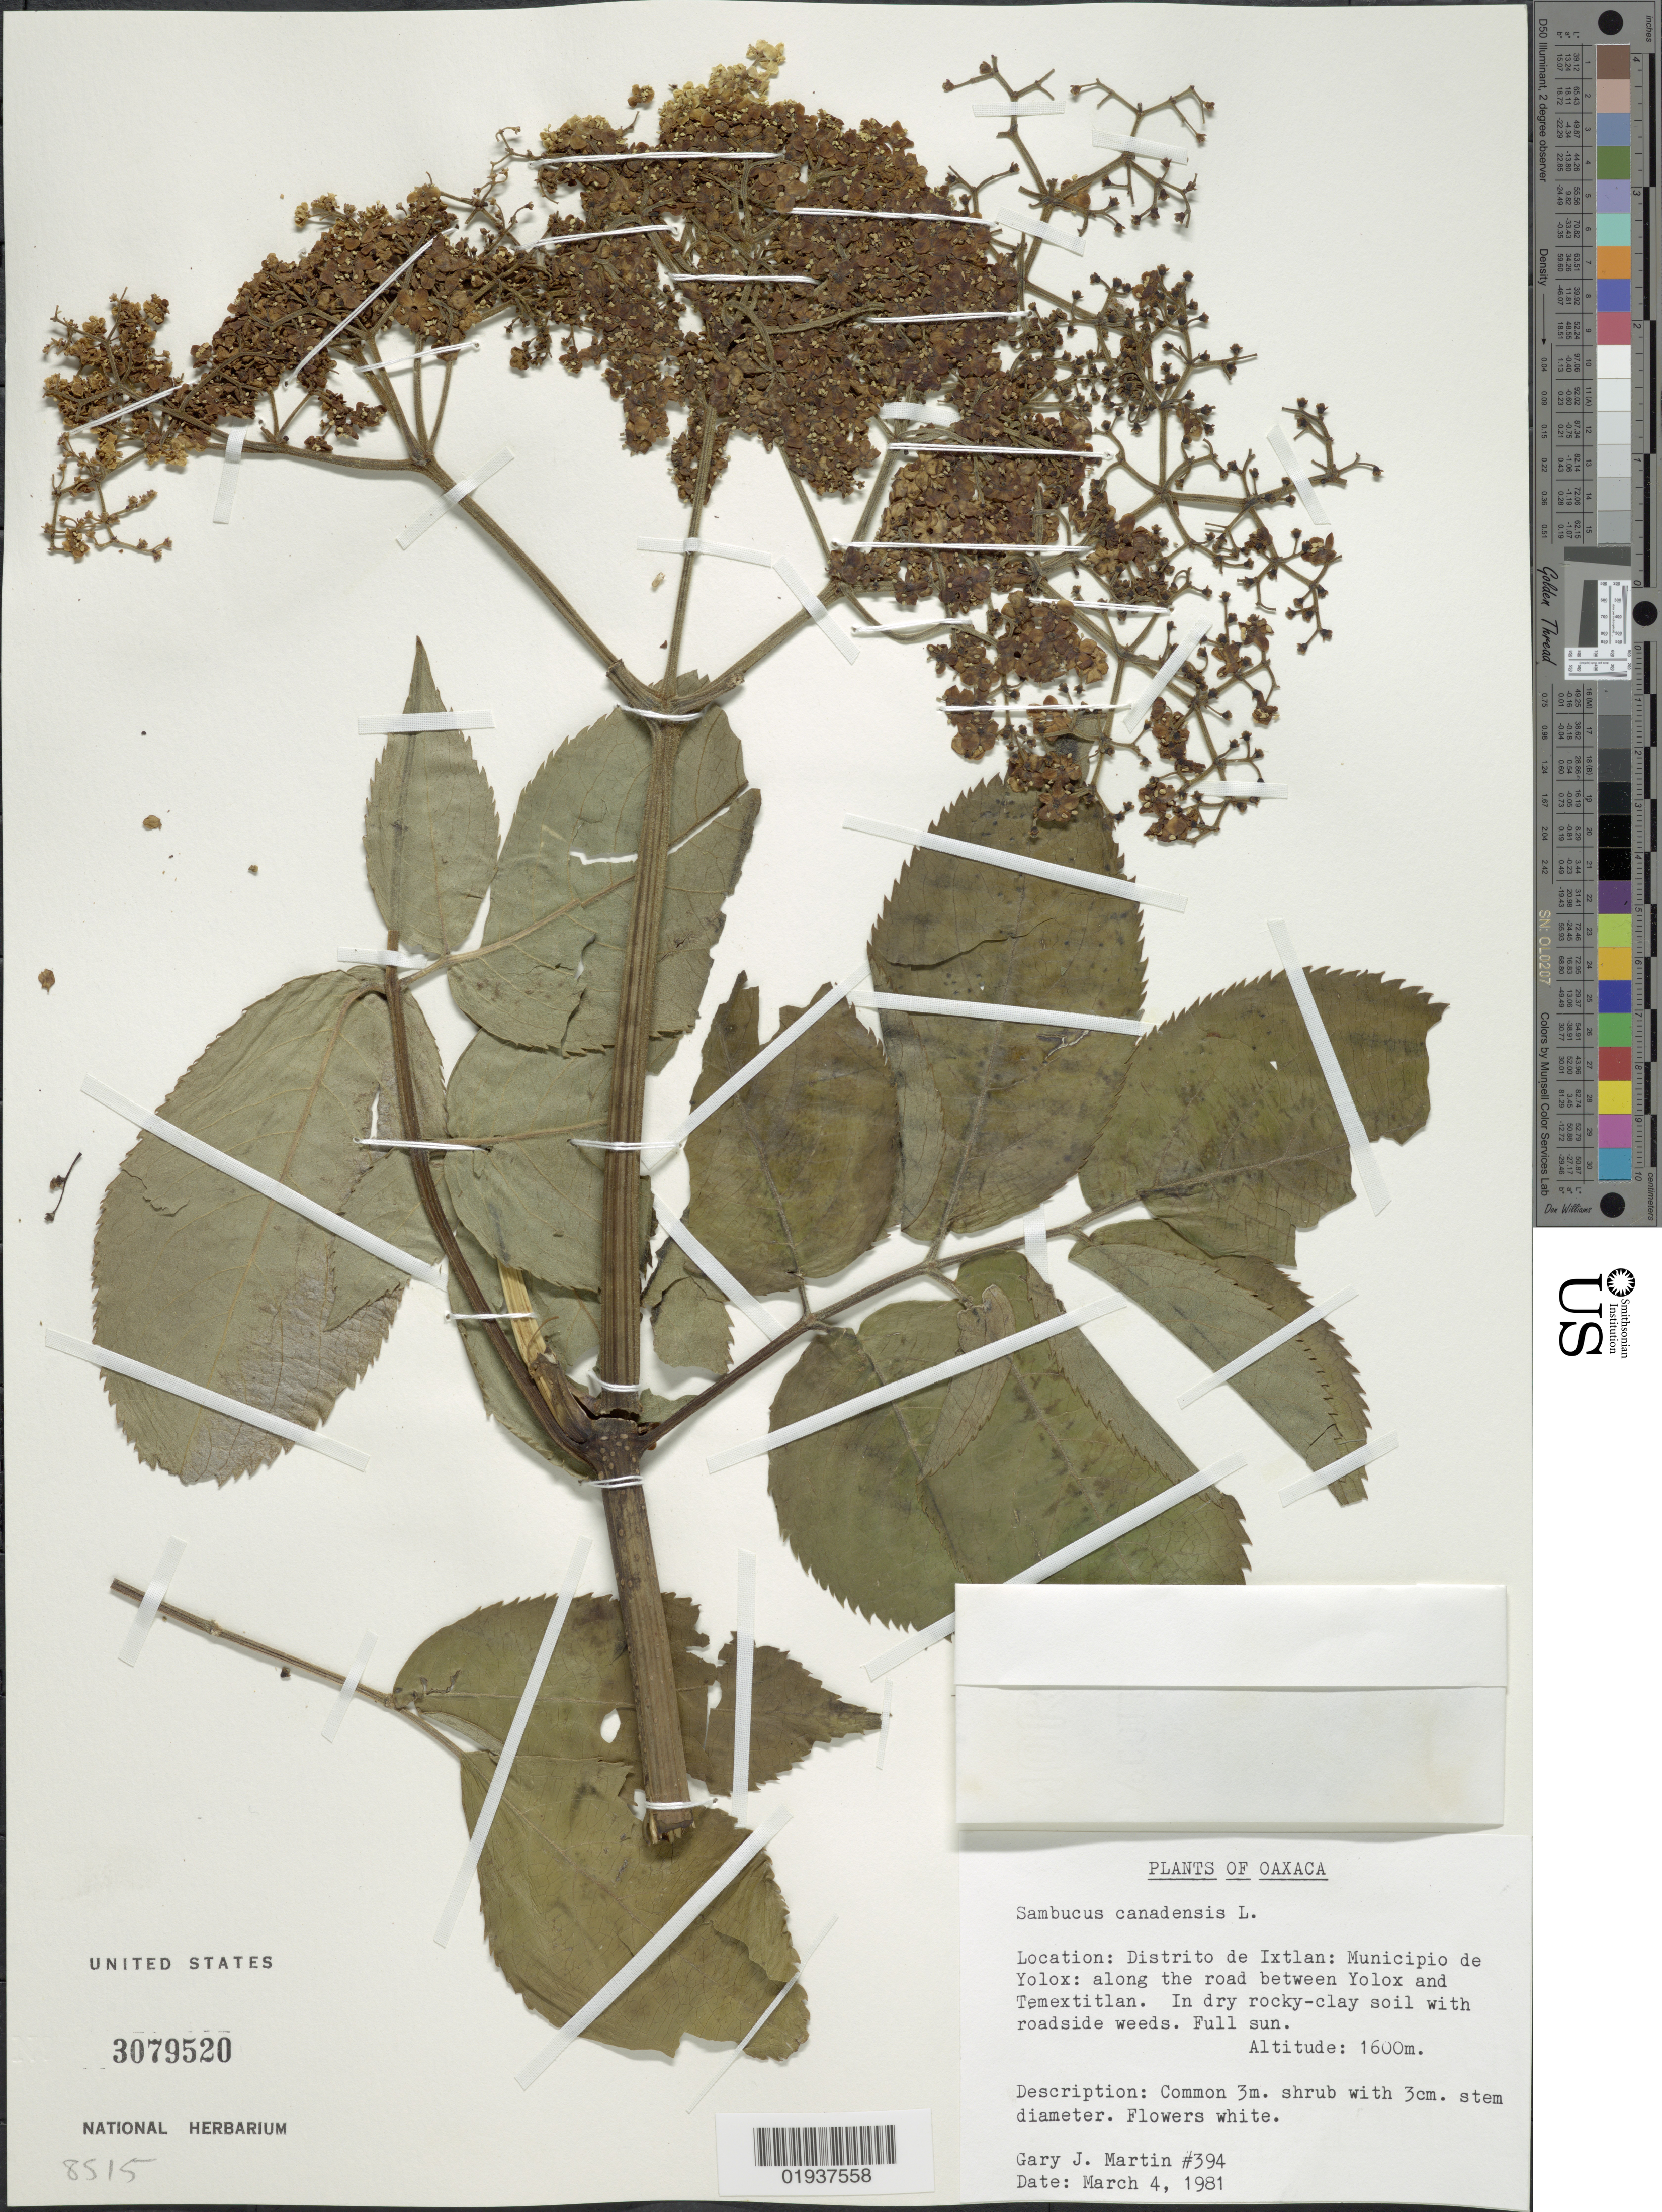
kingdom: Plantae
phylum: Tracheophyta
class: Magnoliopsida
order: Dipsacales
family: Viburnaceae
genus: Sambucus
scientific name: Sambucus canadensis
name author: L.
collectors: G. J. Martin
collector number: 394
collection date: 1981-03-04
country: Mexico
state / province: Oaxaca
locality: Distrito de Ixtlan: Municipio de Yolox: along the road between Yolox and Temextitlan.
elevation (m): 1600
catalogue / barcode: US 3079520